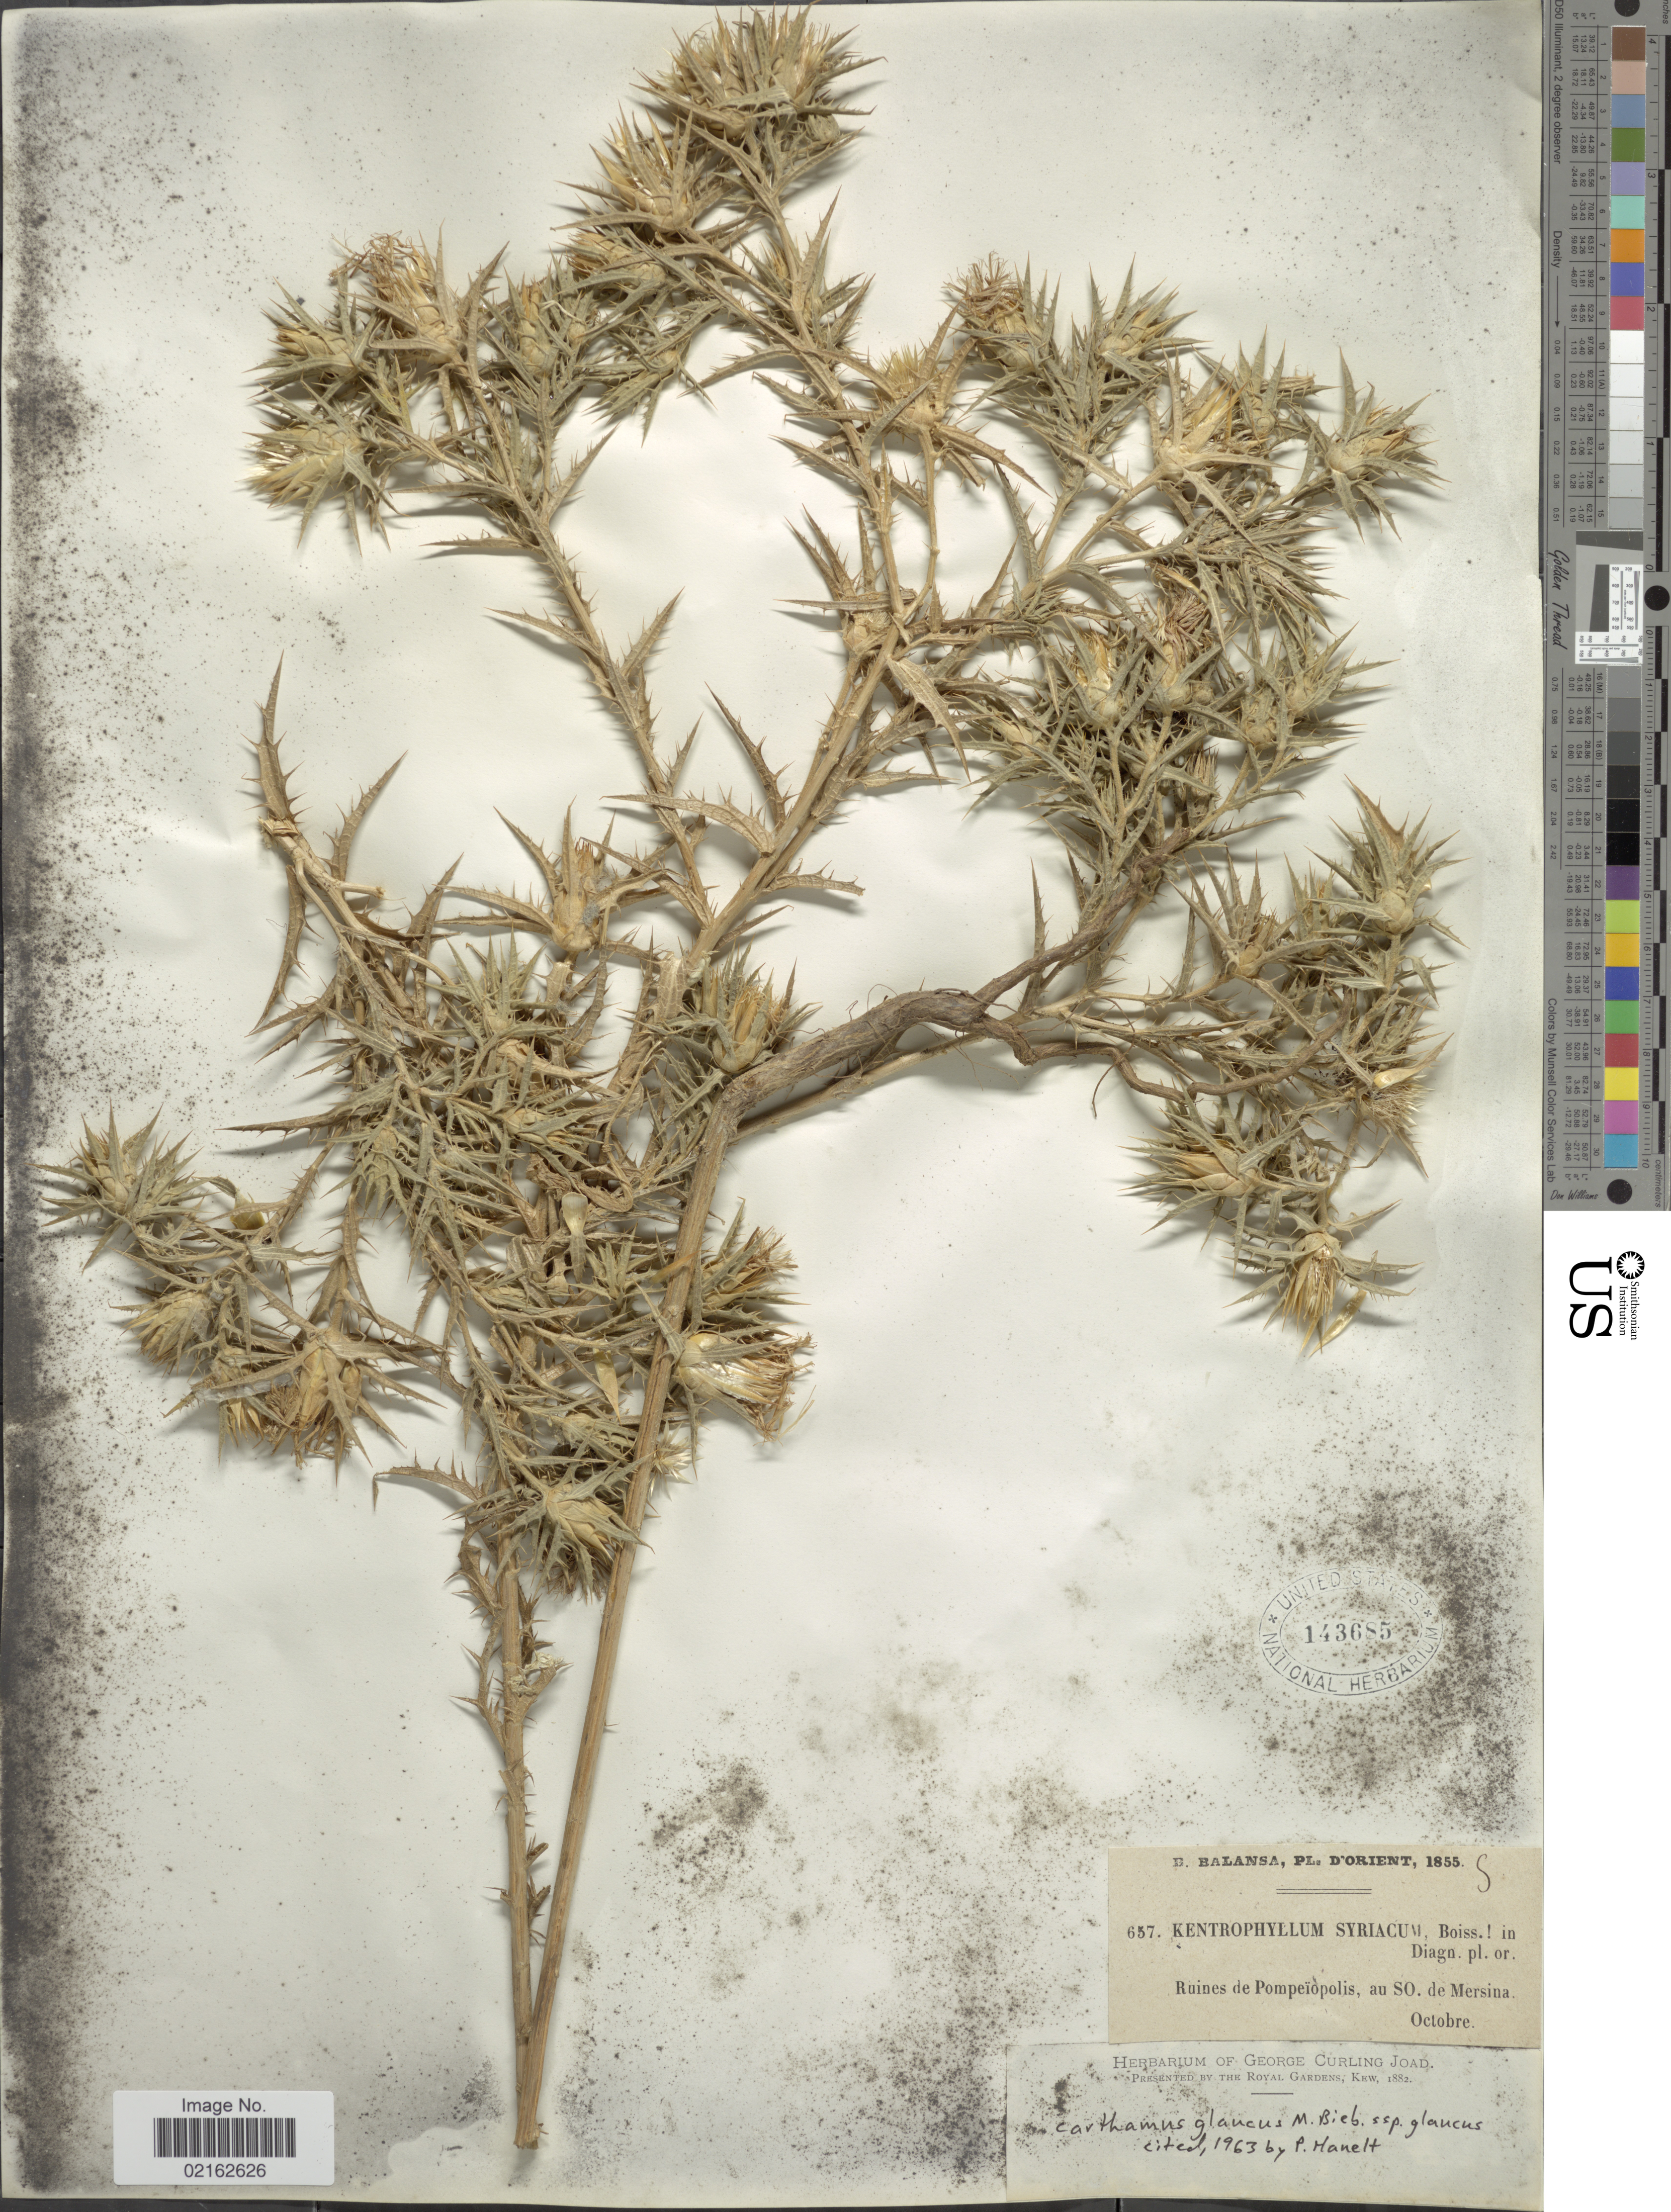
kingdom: Plantae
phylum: Tracheophyta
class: Magnoliopsida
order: Asterales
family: Asteraceae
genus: Carthamus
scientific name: Carthamus glaucus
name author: M. Bieb.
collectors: B. Balansa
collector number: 657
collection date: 1855-10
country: Turkey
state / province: Mersin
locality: Ruines de Pompeiopolis, au SO de Mersina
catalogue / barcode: US 143685